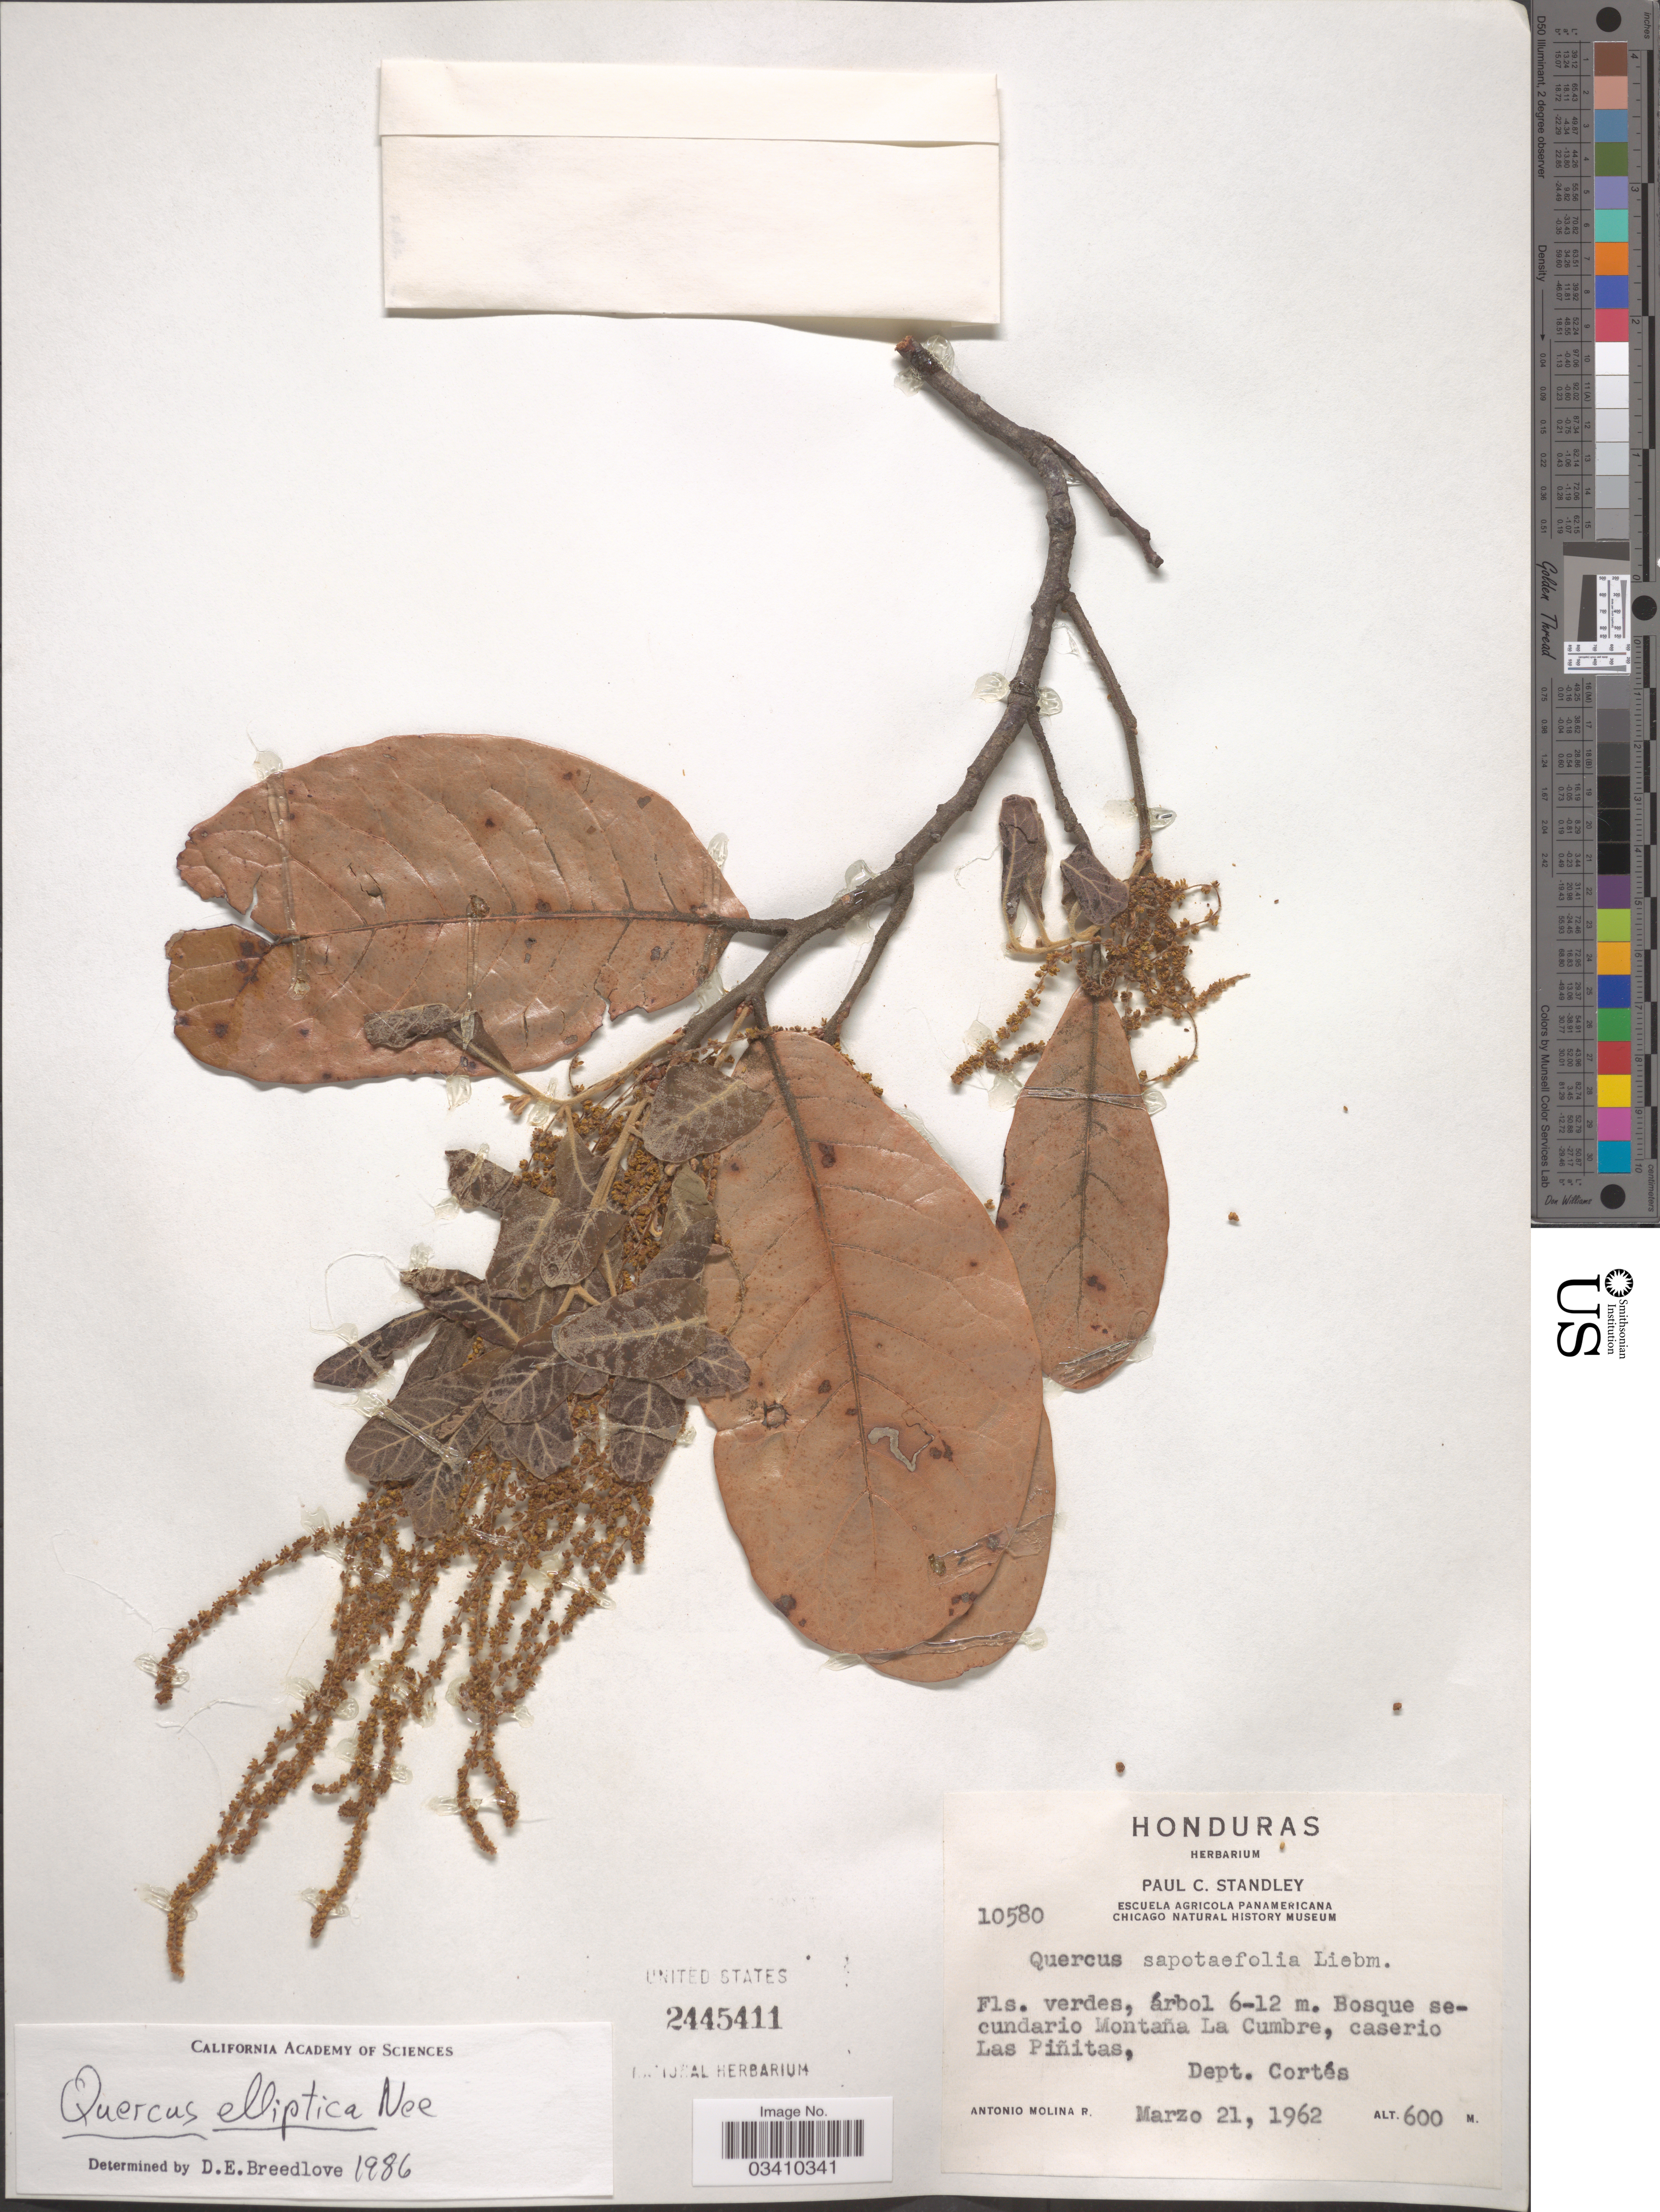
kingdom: Plantae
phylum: Tracheophyta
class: Magnoliopsida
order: Fagales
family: Fagaceae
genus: Quercus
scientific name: Quercus elliptica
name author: Née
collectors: A. Molina R.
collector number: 10580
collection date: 1962-03-21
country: Honduras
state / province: Cortés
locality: Bosque secundario Montaña La Cumbre, caserio Las Piñitas, Dept .Cortés.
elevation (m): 600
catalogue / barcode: US 2445411